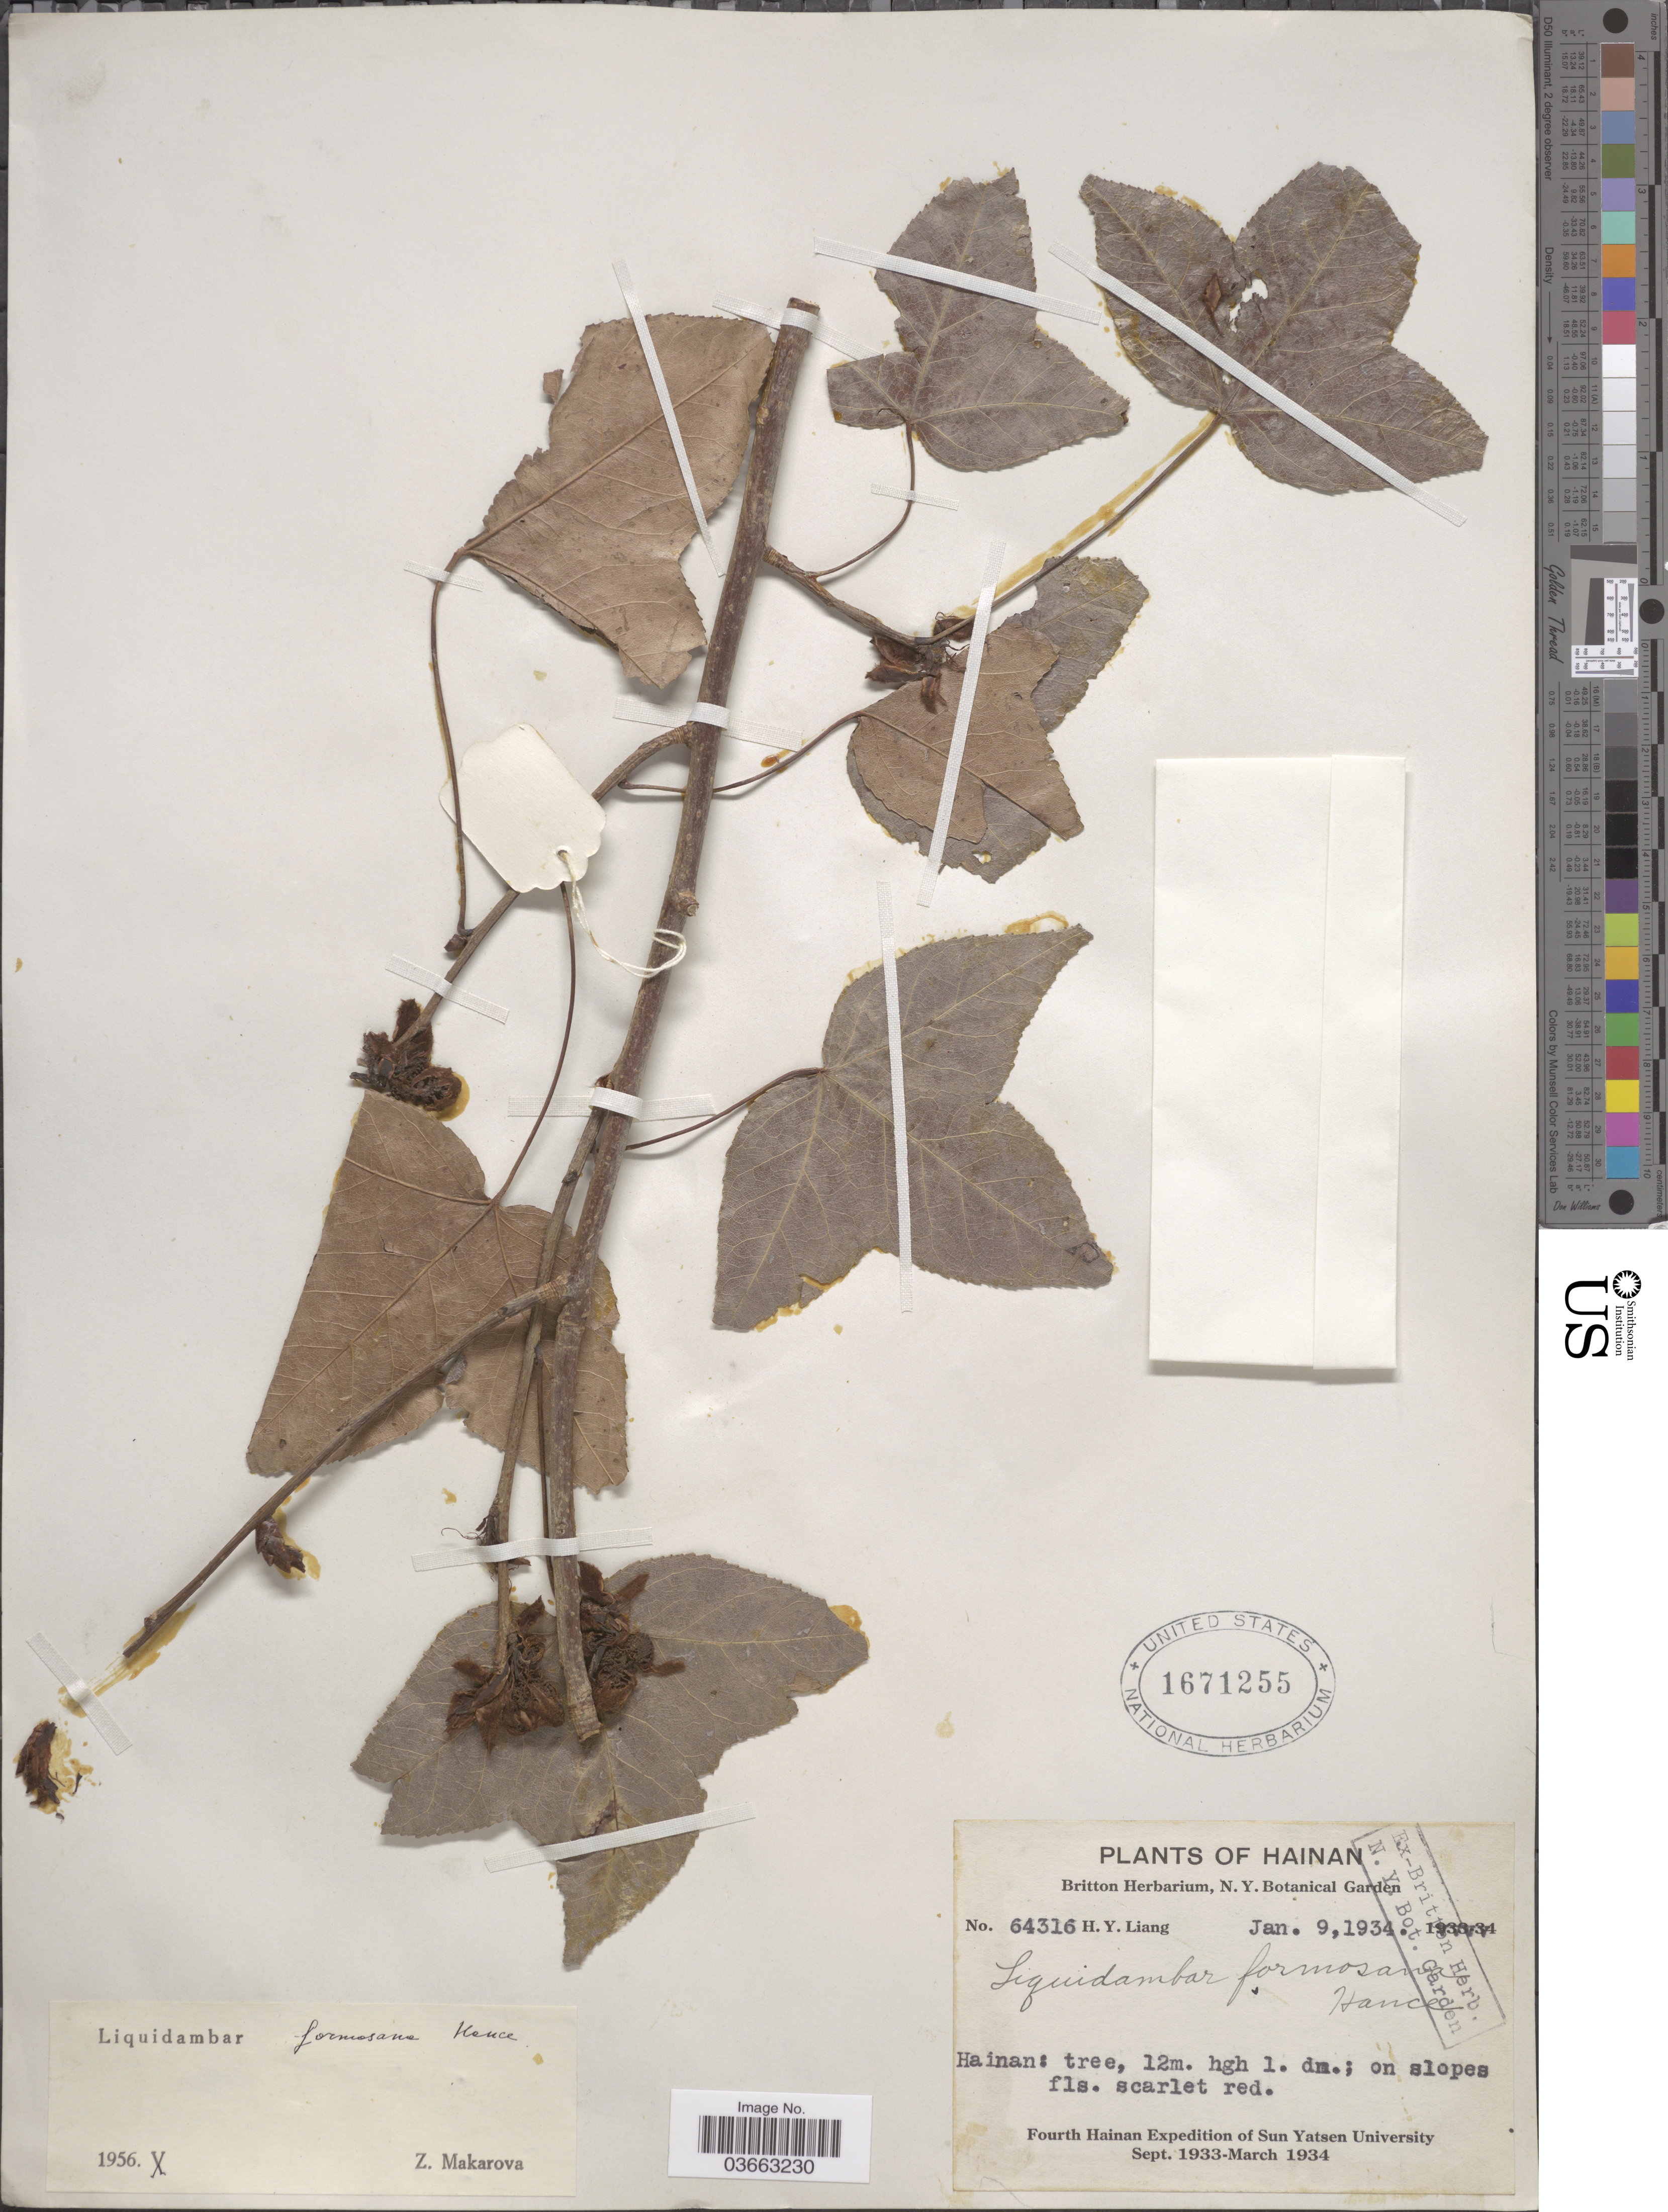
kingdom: Plantae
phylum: Tracheophyta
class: Magnoliopsida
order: Saxifragales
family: Altingiaceae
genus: Liquidambar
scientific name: Liquidambar formosana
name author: Hance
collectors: H. Y. Liang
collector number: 64316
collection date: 1934-01-09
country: China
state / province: Hainan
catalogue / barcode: US 1671255